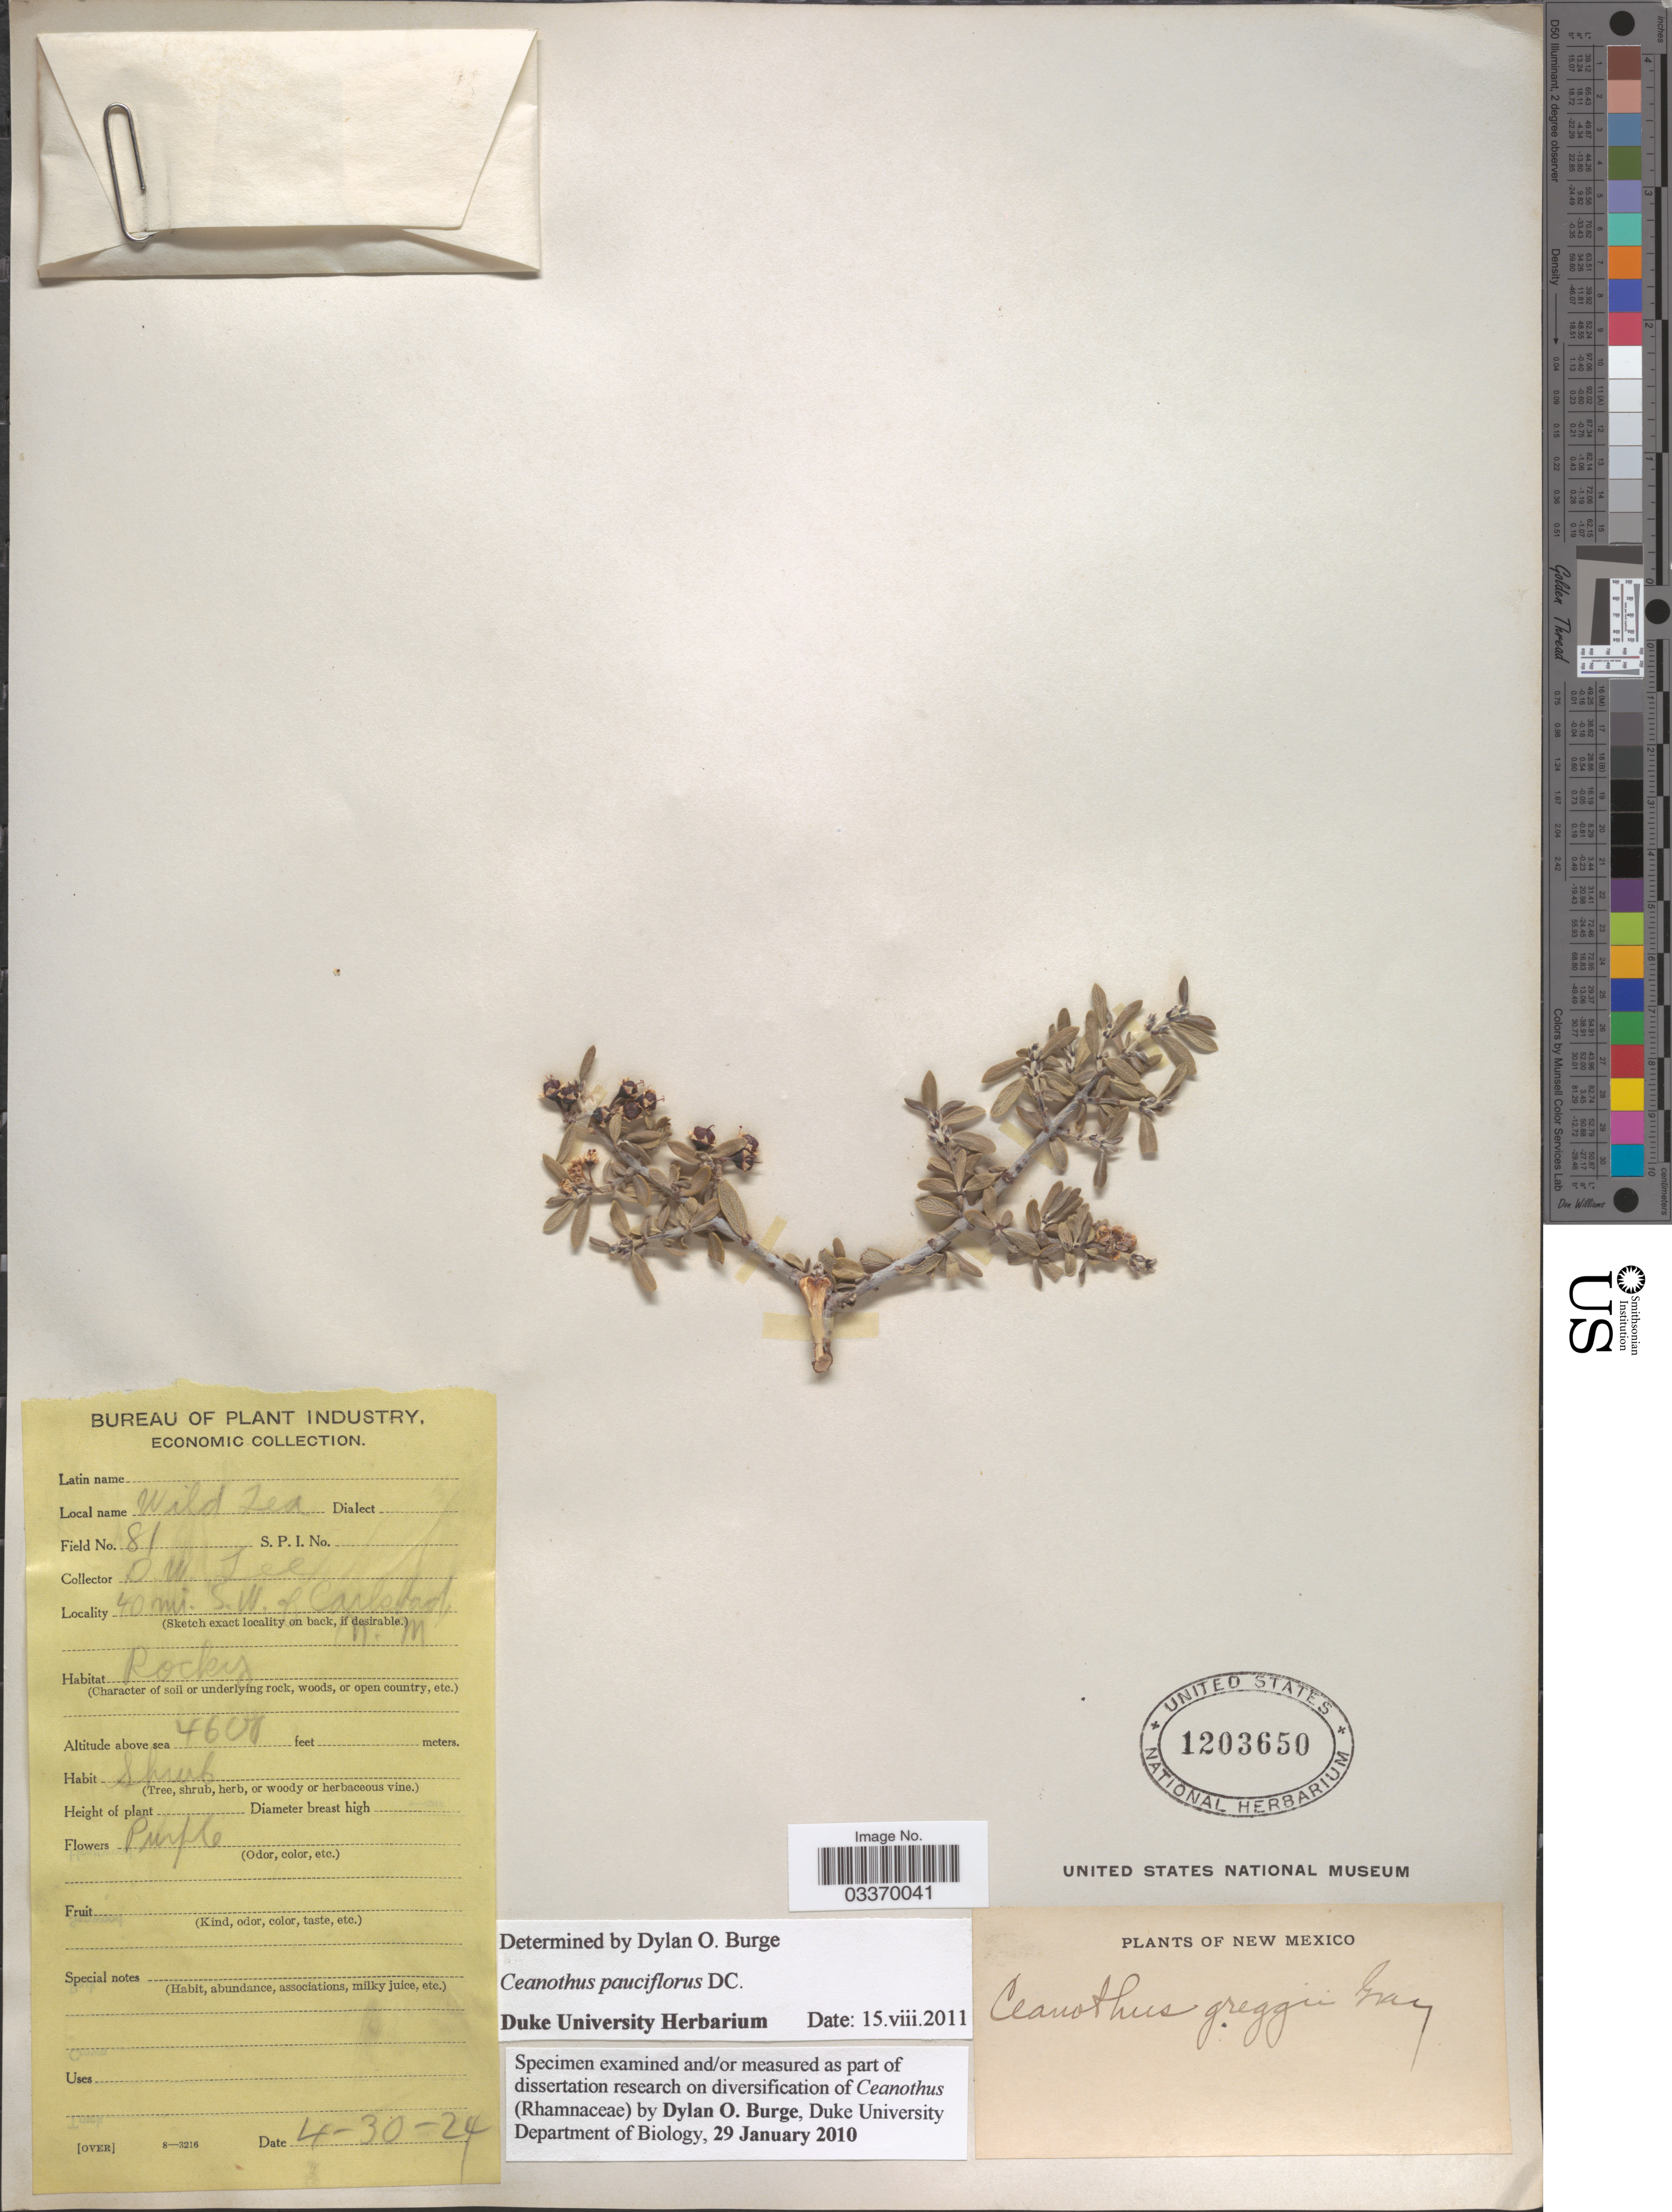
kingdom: Plantae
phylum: Tracheophyta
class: Magnoliopsida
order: Rosales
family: Rhamnaceae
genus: Ceanothus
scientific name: Ceanothus pauciflorus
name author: DC.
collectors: D. Lee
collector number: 81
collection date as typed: Transcribed d/m/y: 30/4/24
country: United States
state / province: New Mexico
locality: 40 mi. S.W. of Carlsbad.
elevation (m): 1402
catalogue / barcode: US 1203650